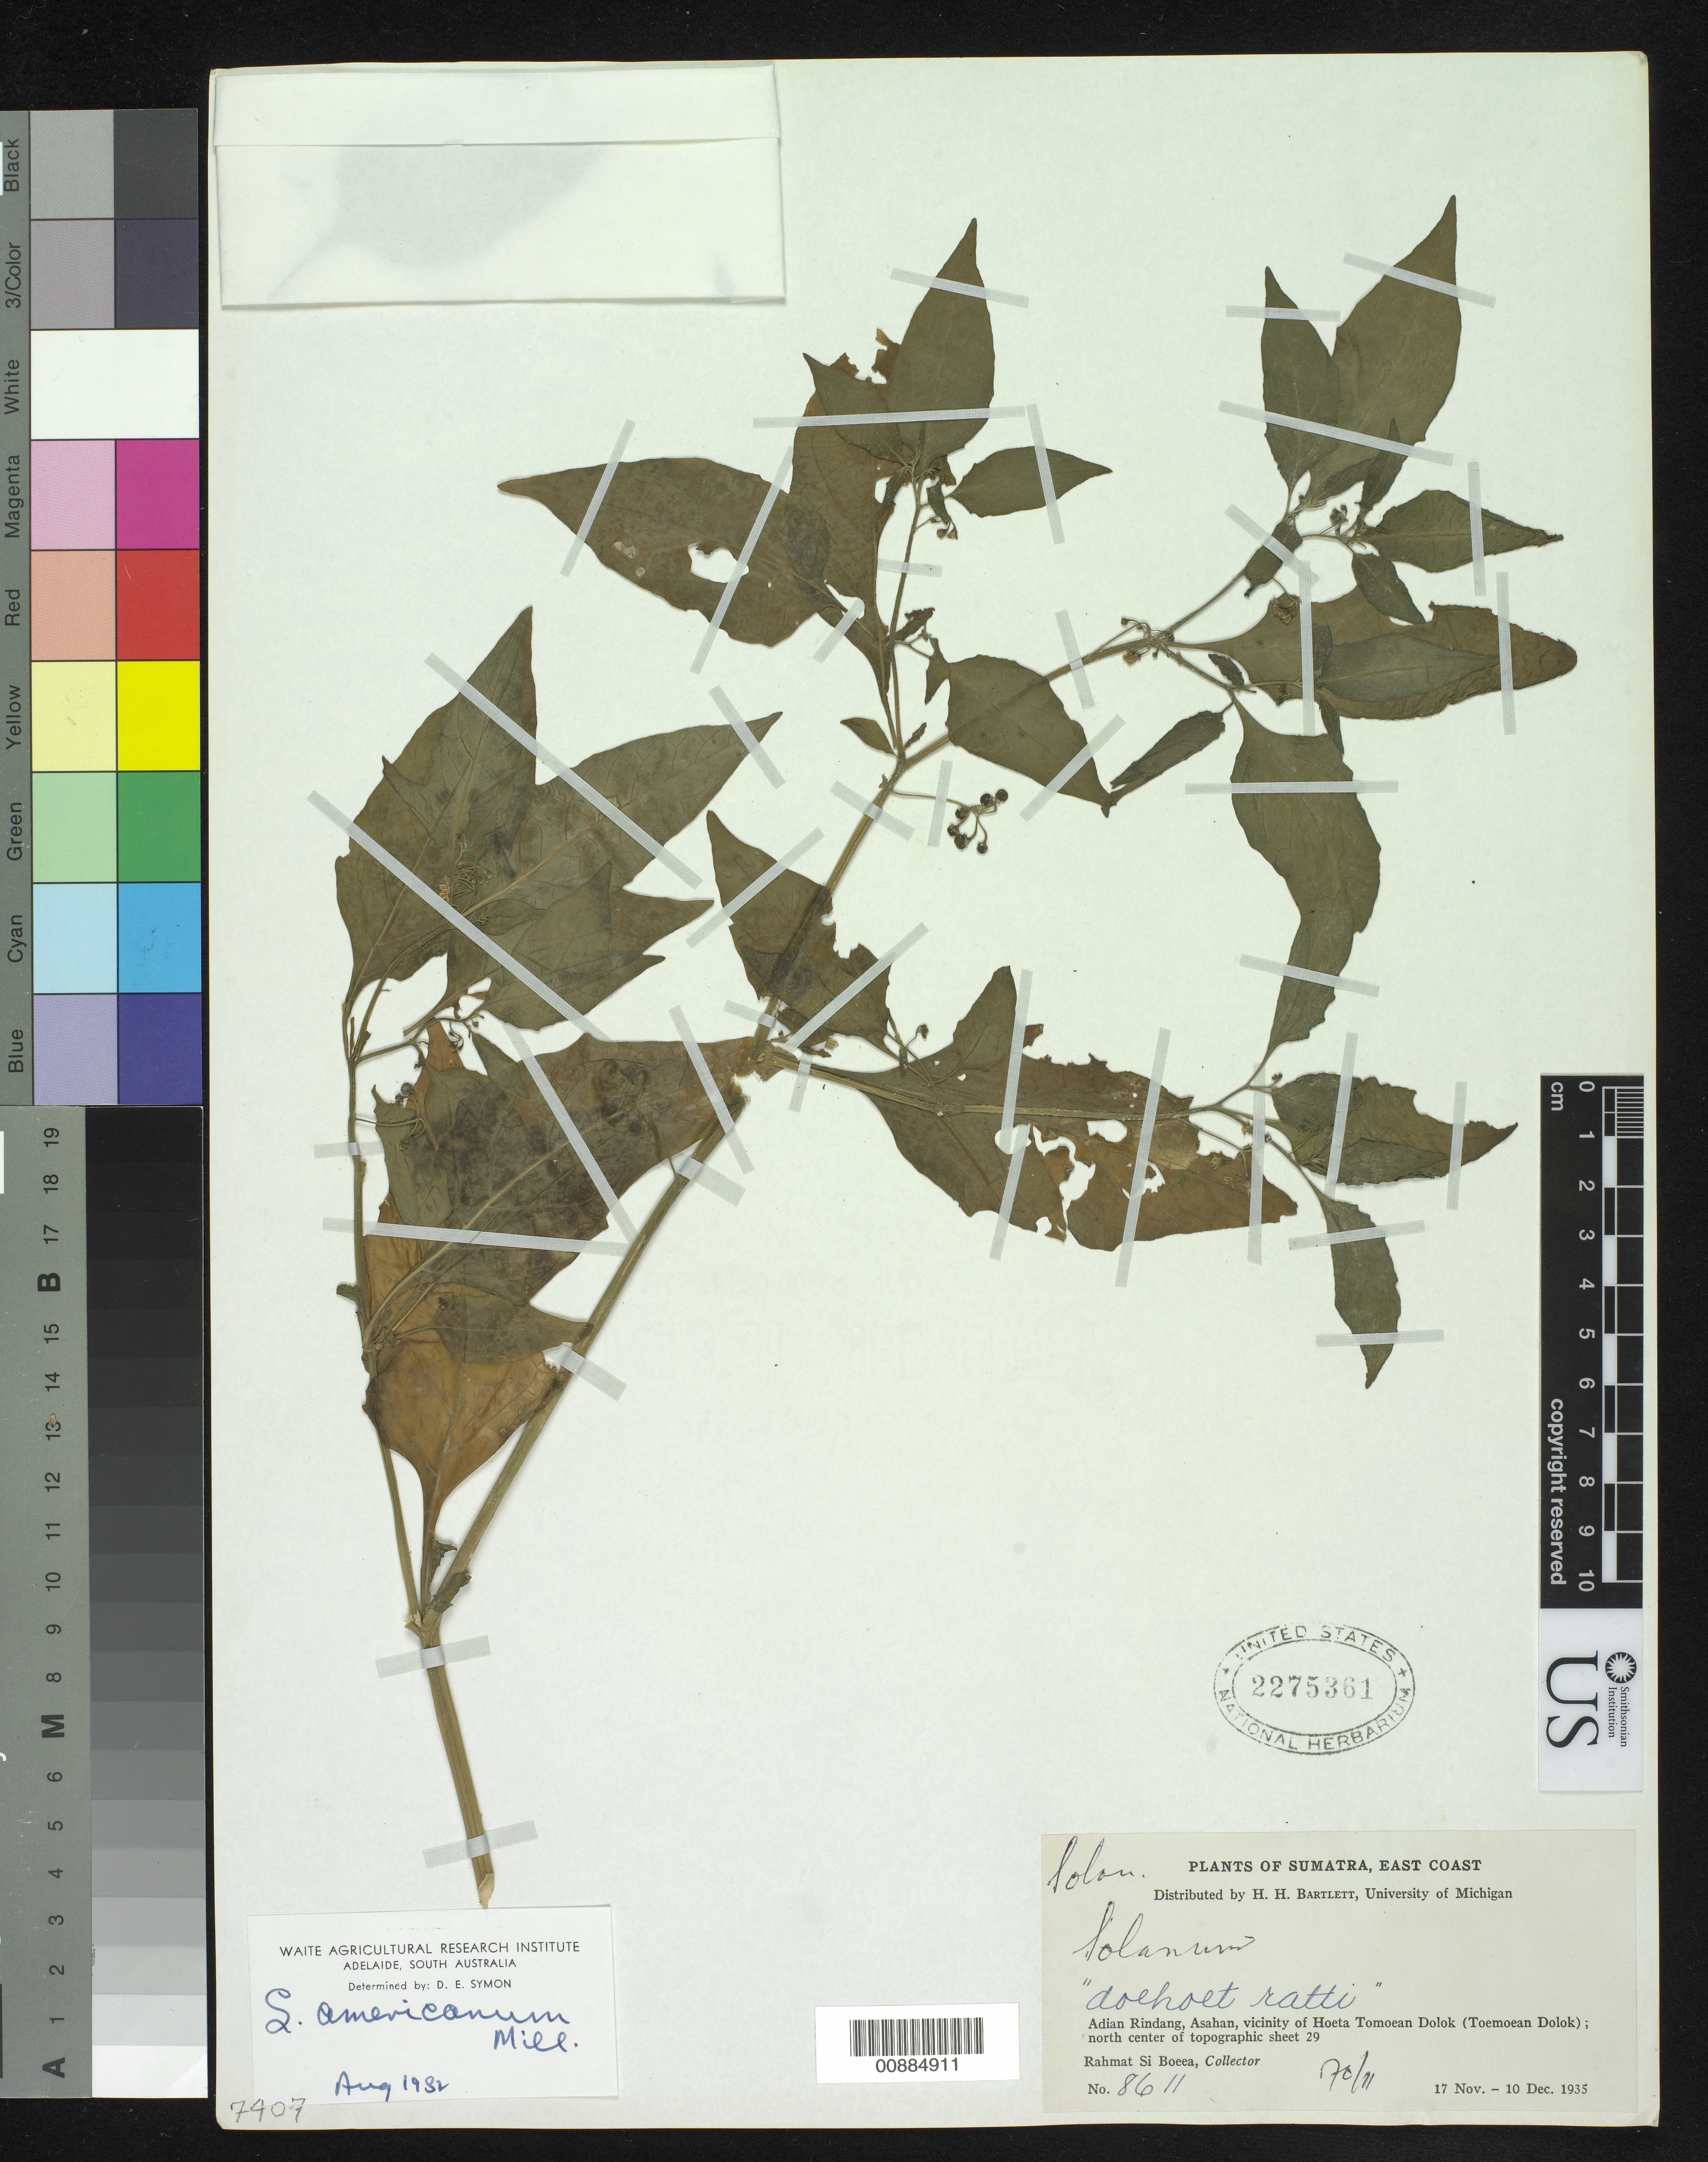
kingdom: Plantae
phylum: Tracheophyta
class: Magnoliopsida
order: Solanales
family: Solanaceae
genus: Solanum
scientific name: Solanum americanum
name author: Mill.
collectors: Rahmat Si Boeea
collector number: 8611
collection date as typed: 17 Nov 1935 to 10 Dec 1935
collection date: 1935-11-17/1935-12-10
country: Indonesia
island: Sumatra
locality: East Coast, vicinity of Hoeta Tomoean Dolok; Asahan, Adian Rindang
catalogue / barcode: US 2275361